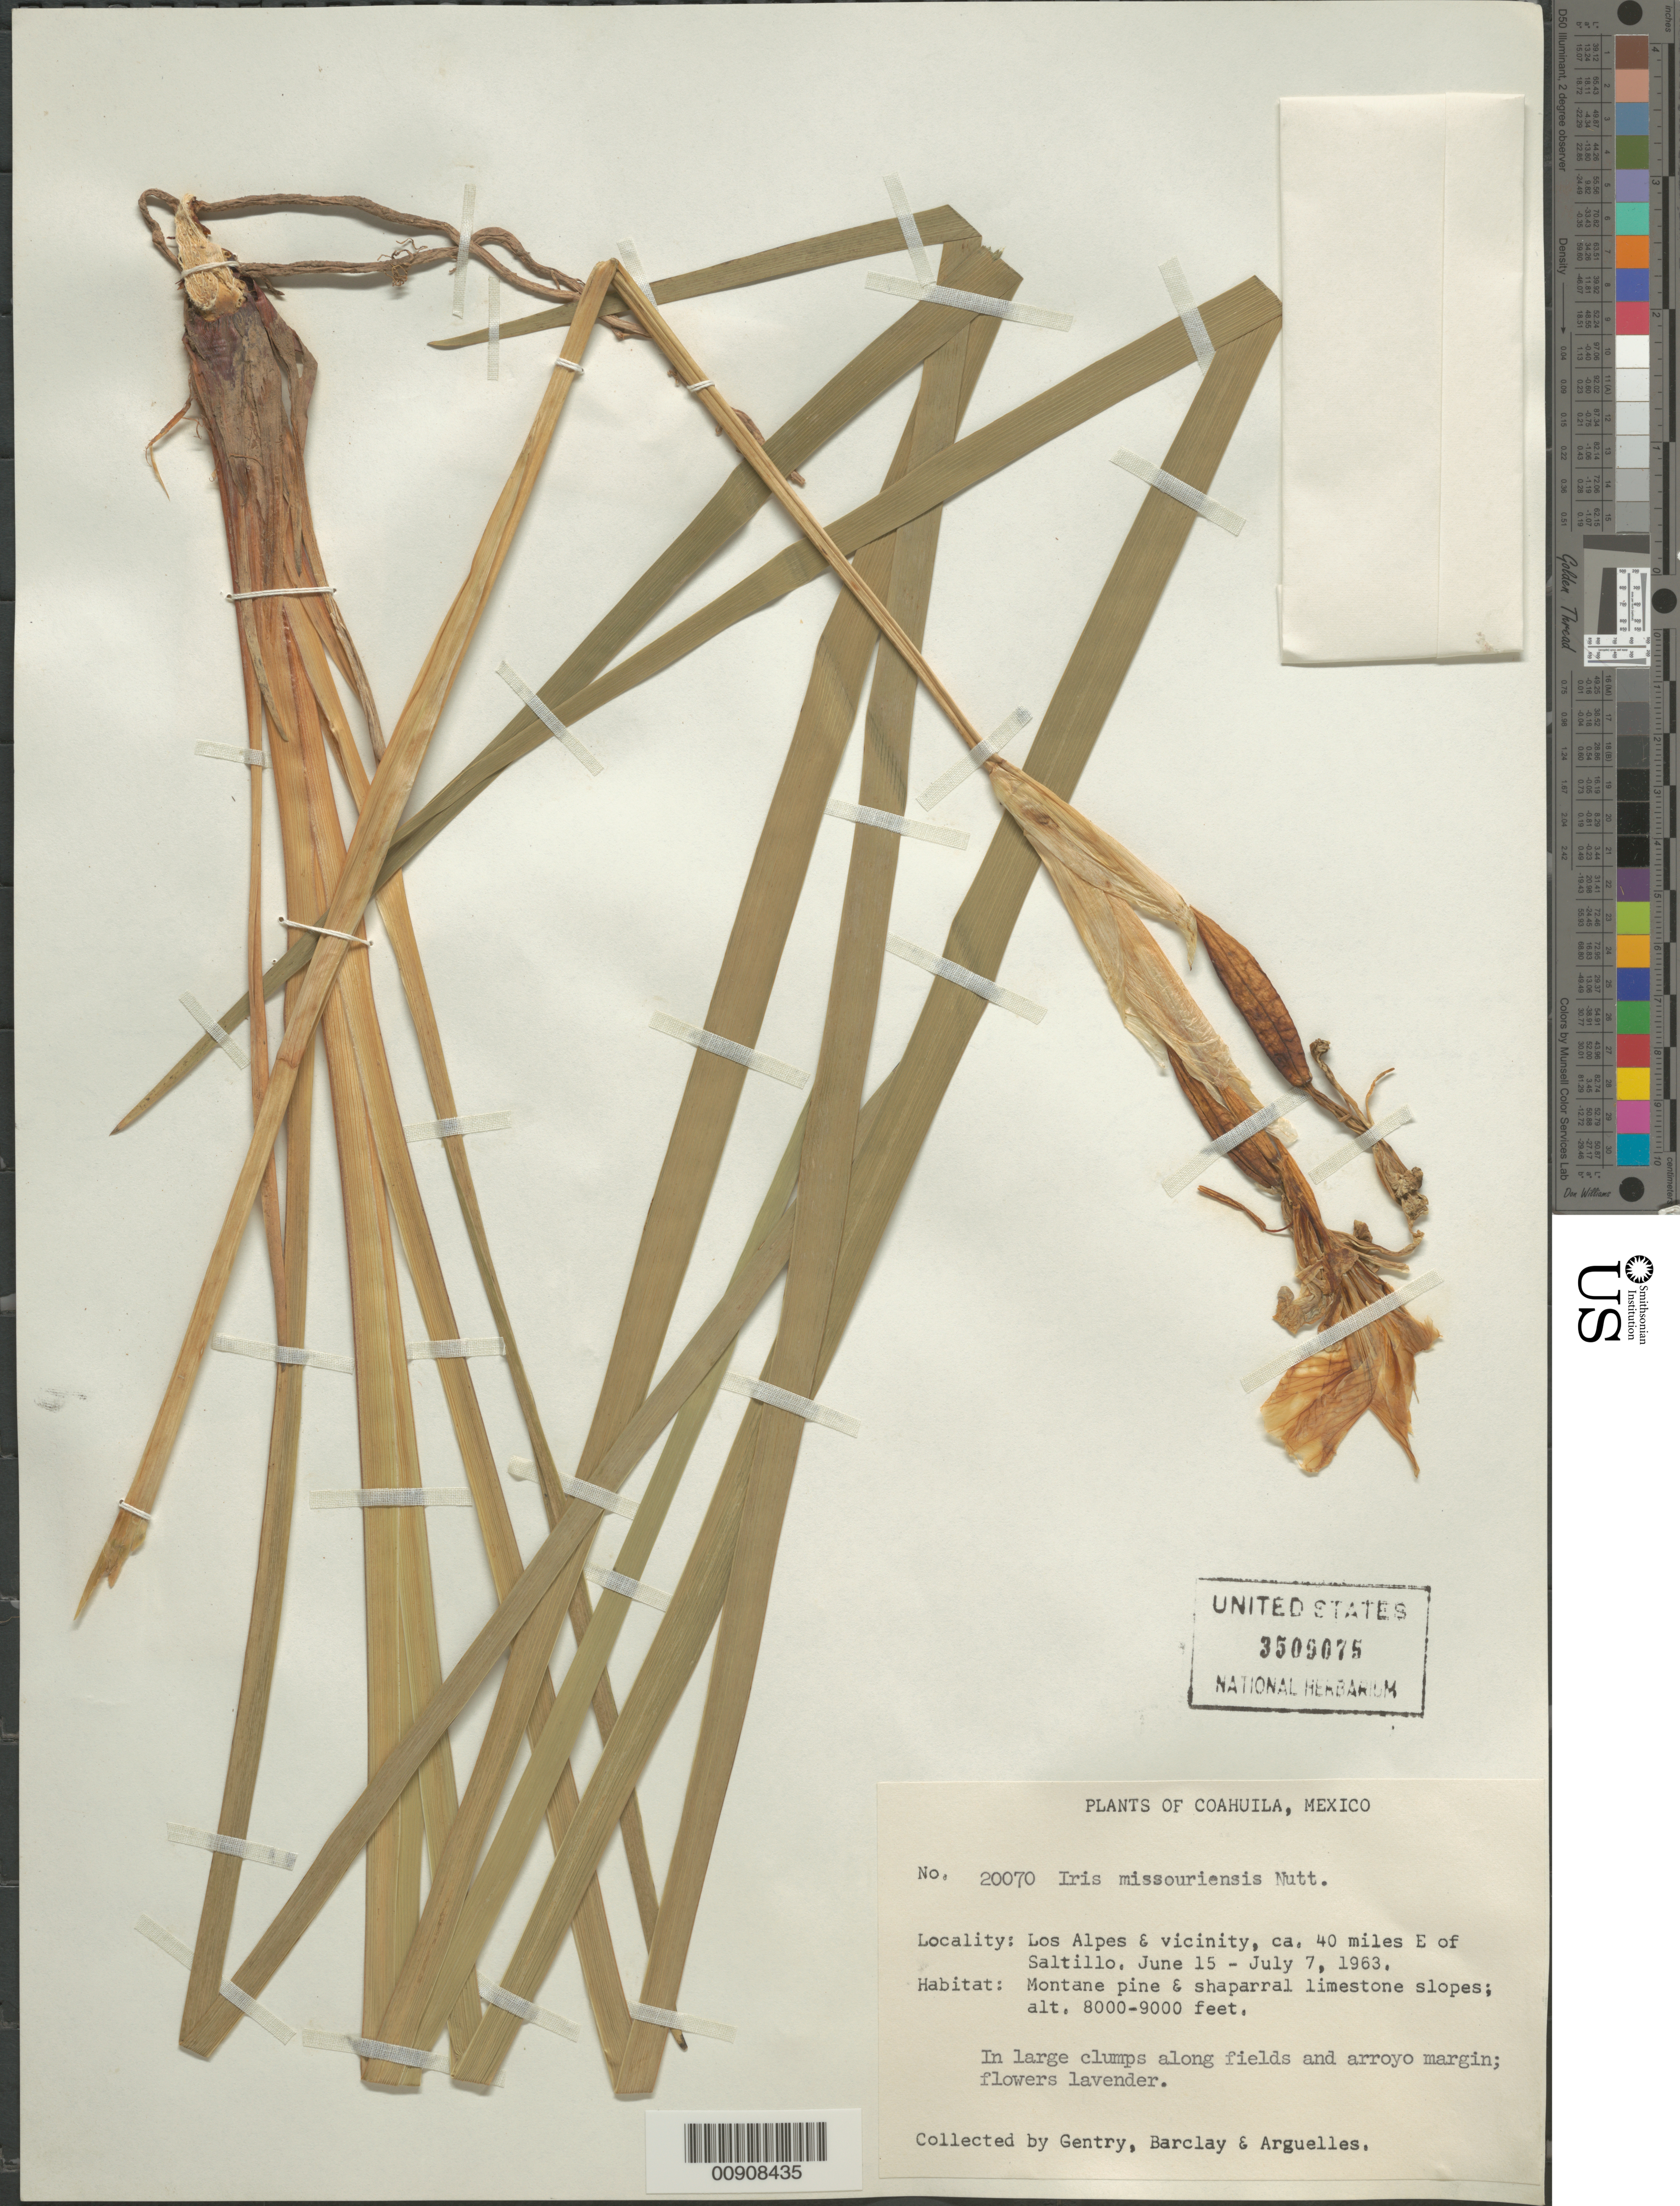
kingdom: Plantae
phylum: Tracheophyta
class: Liliopsida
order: Asparagales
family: Iridaceae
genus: Iris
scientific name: Iris sp.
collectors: Gentry, --, -- Barclay & Arguelles, --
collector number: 20070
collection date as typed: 15 Jun 1963 to 07 Jul 1963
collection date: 1963-06-15/1963-07-07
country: Mexico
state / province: Coahuila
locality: Los Alpes & vicinity, ca. 40 miles E of Saltillo, Coahuila.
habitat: In large clumps along fields and arroyo margin. Montane pine & chaparral, limestone slopes.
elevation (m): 2438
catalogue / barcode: US 3509075